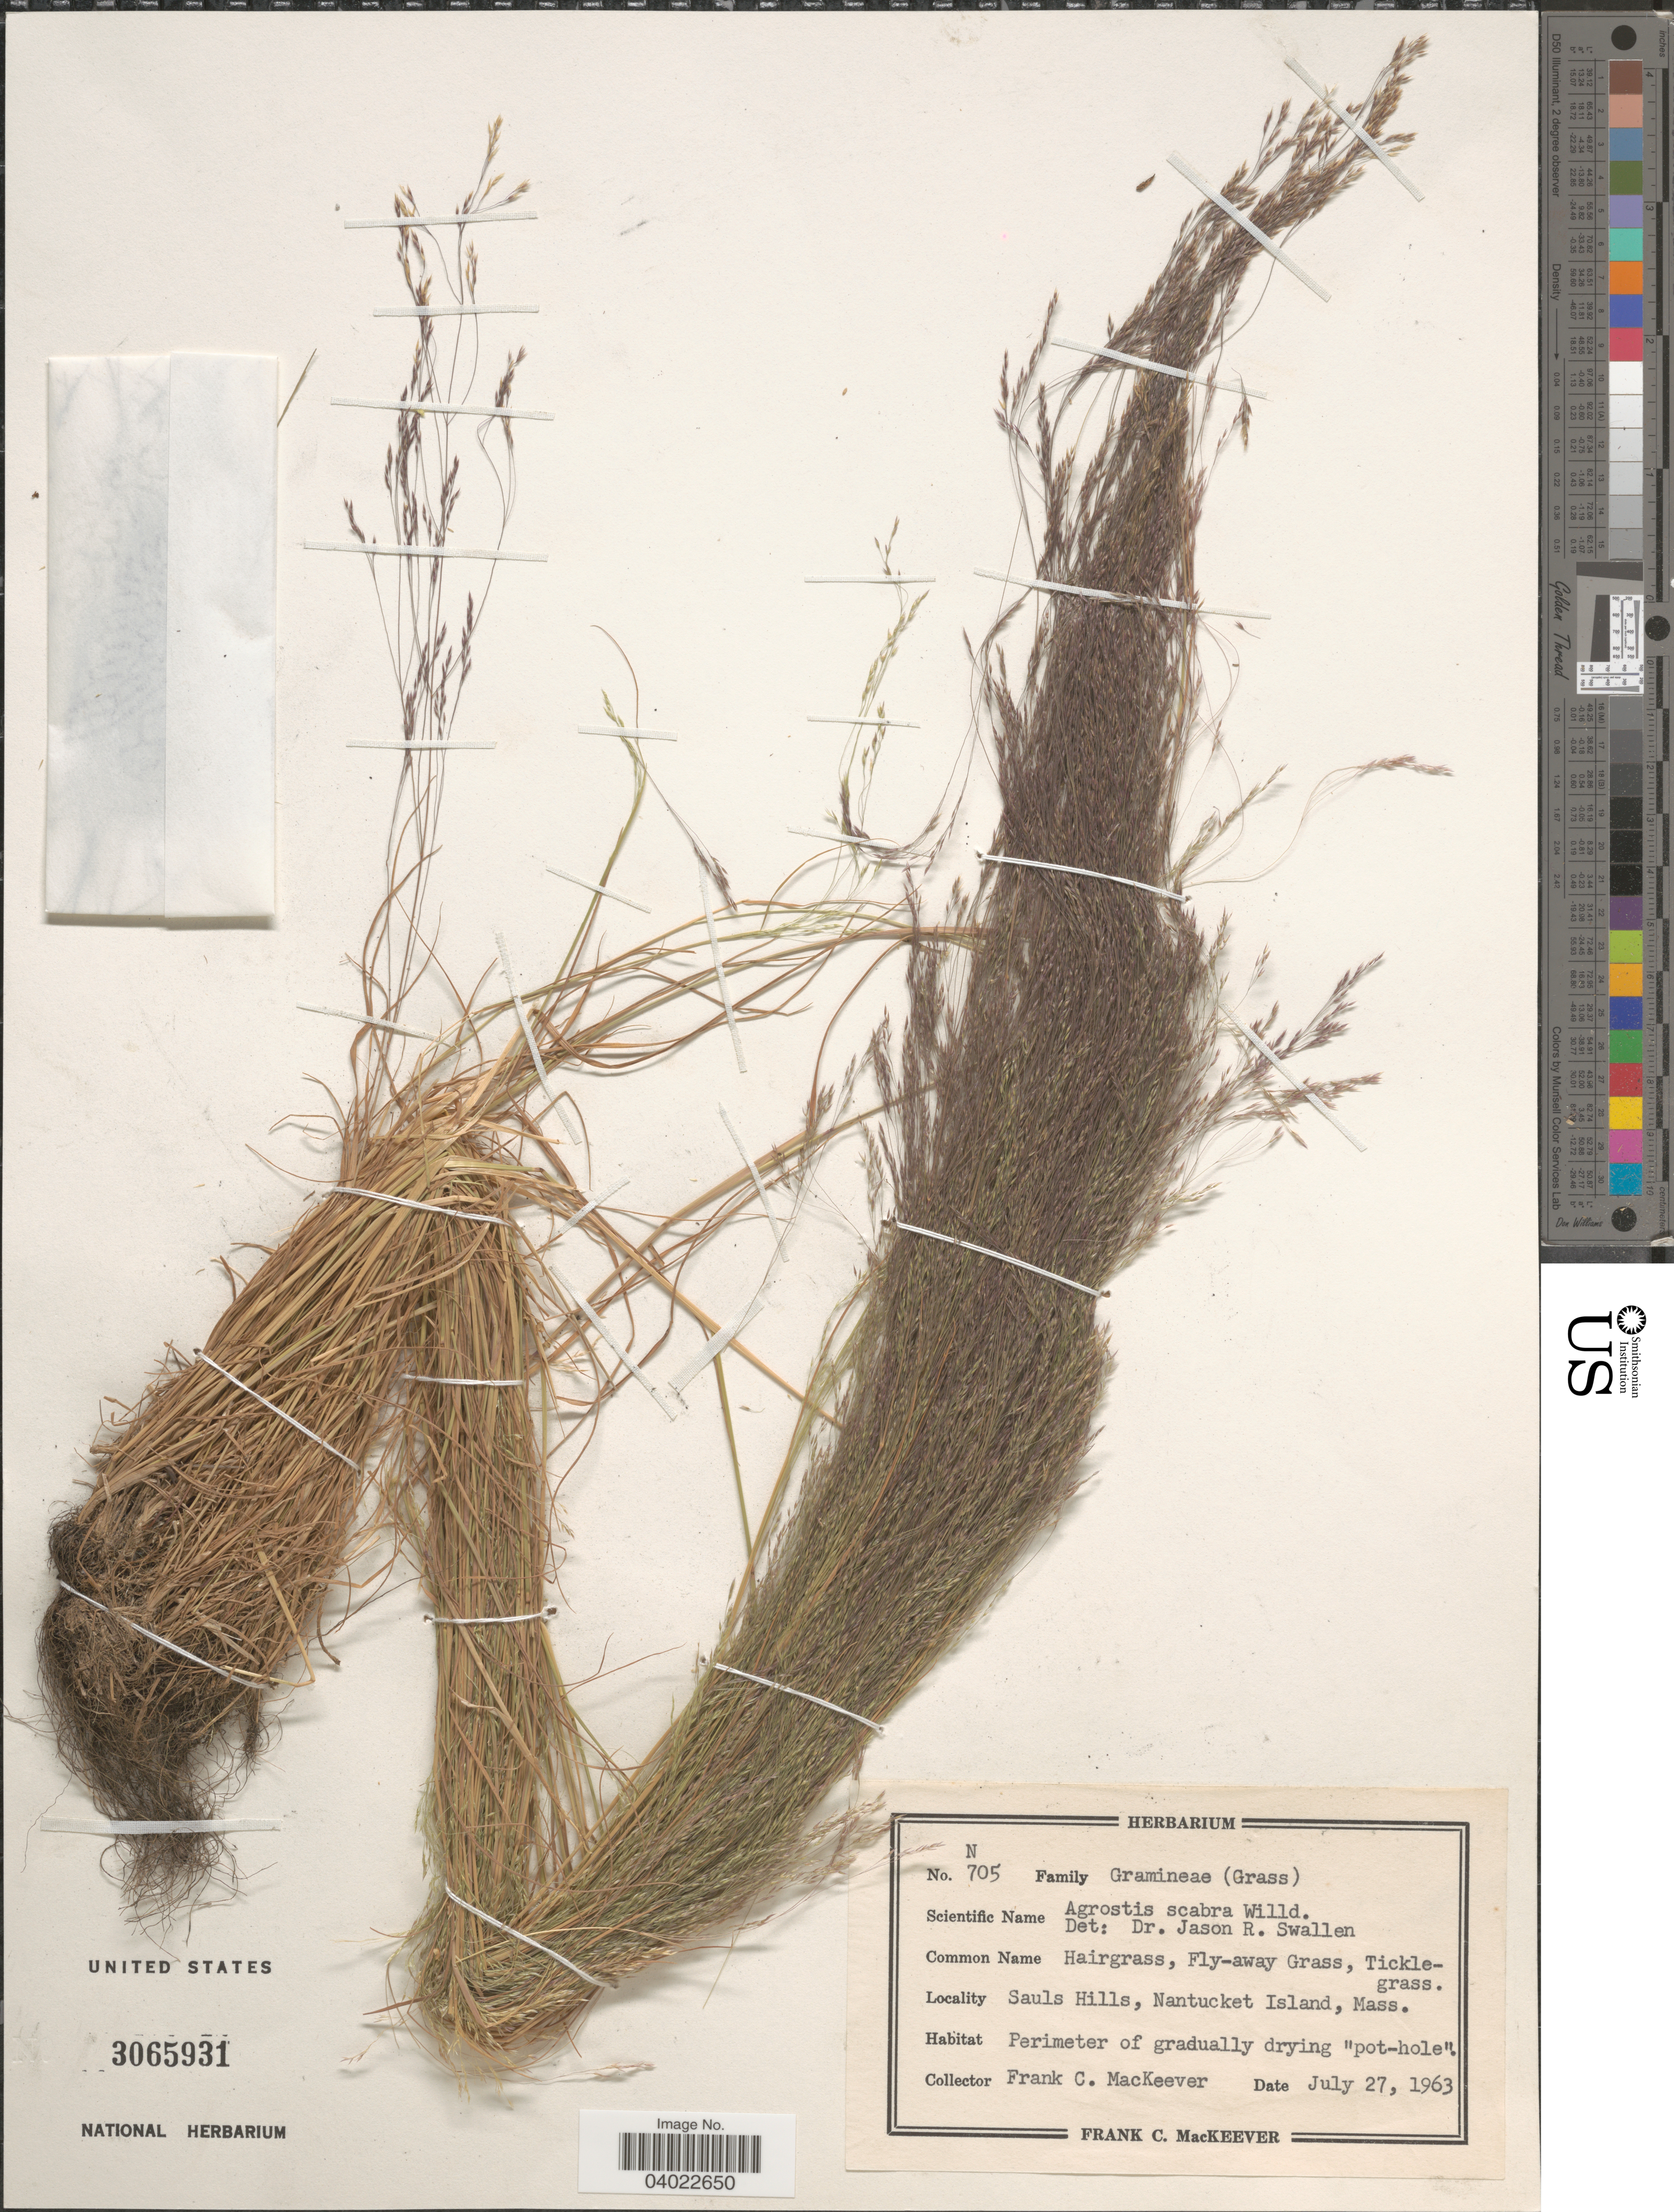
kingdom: Plantae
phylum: Tracheophyta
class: Liliopsida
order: Poales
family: Poaceae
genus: Agrostis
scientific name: Agrostis scabra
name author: Willd.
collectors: F. C. MacKeever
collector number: N 705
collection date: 1963-07-27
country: United States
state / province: Massachusetts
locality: Saule Hills, Nantucket Island.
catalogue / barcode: US 3065931